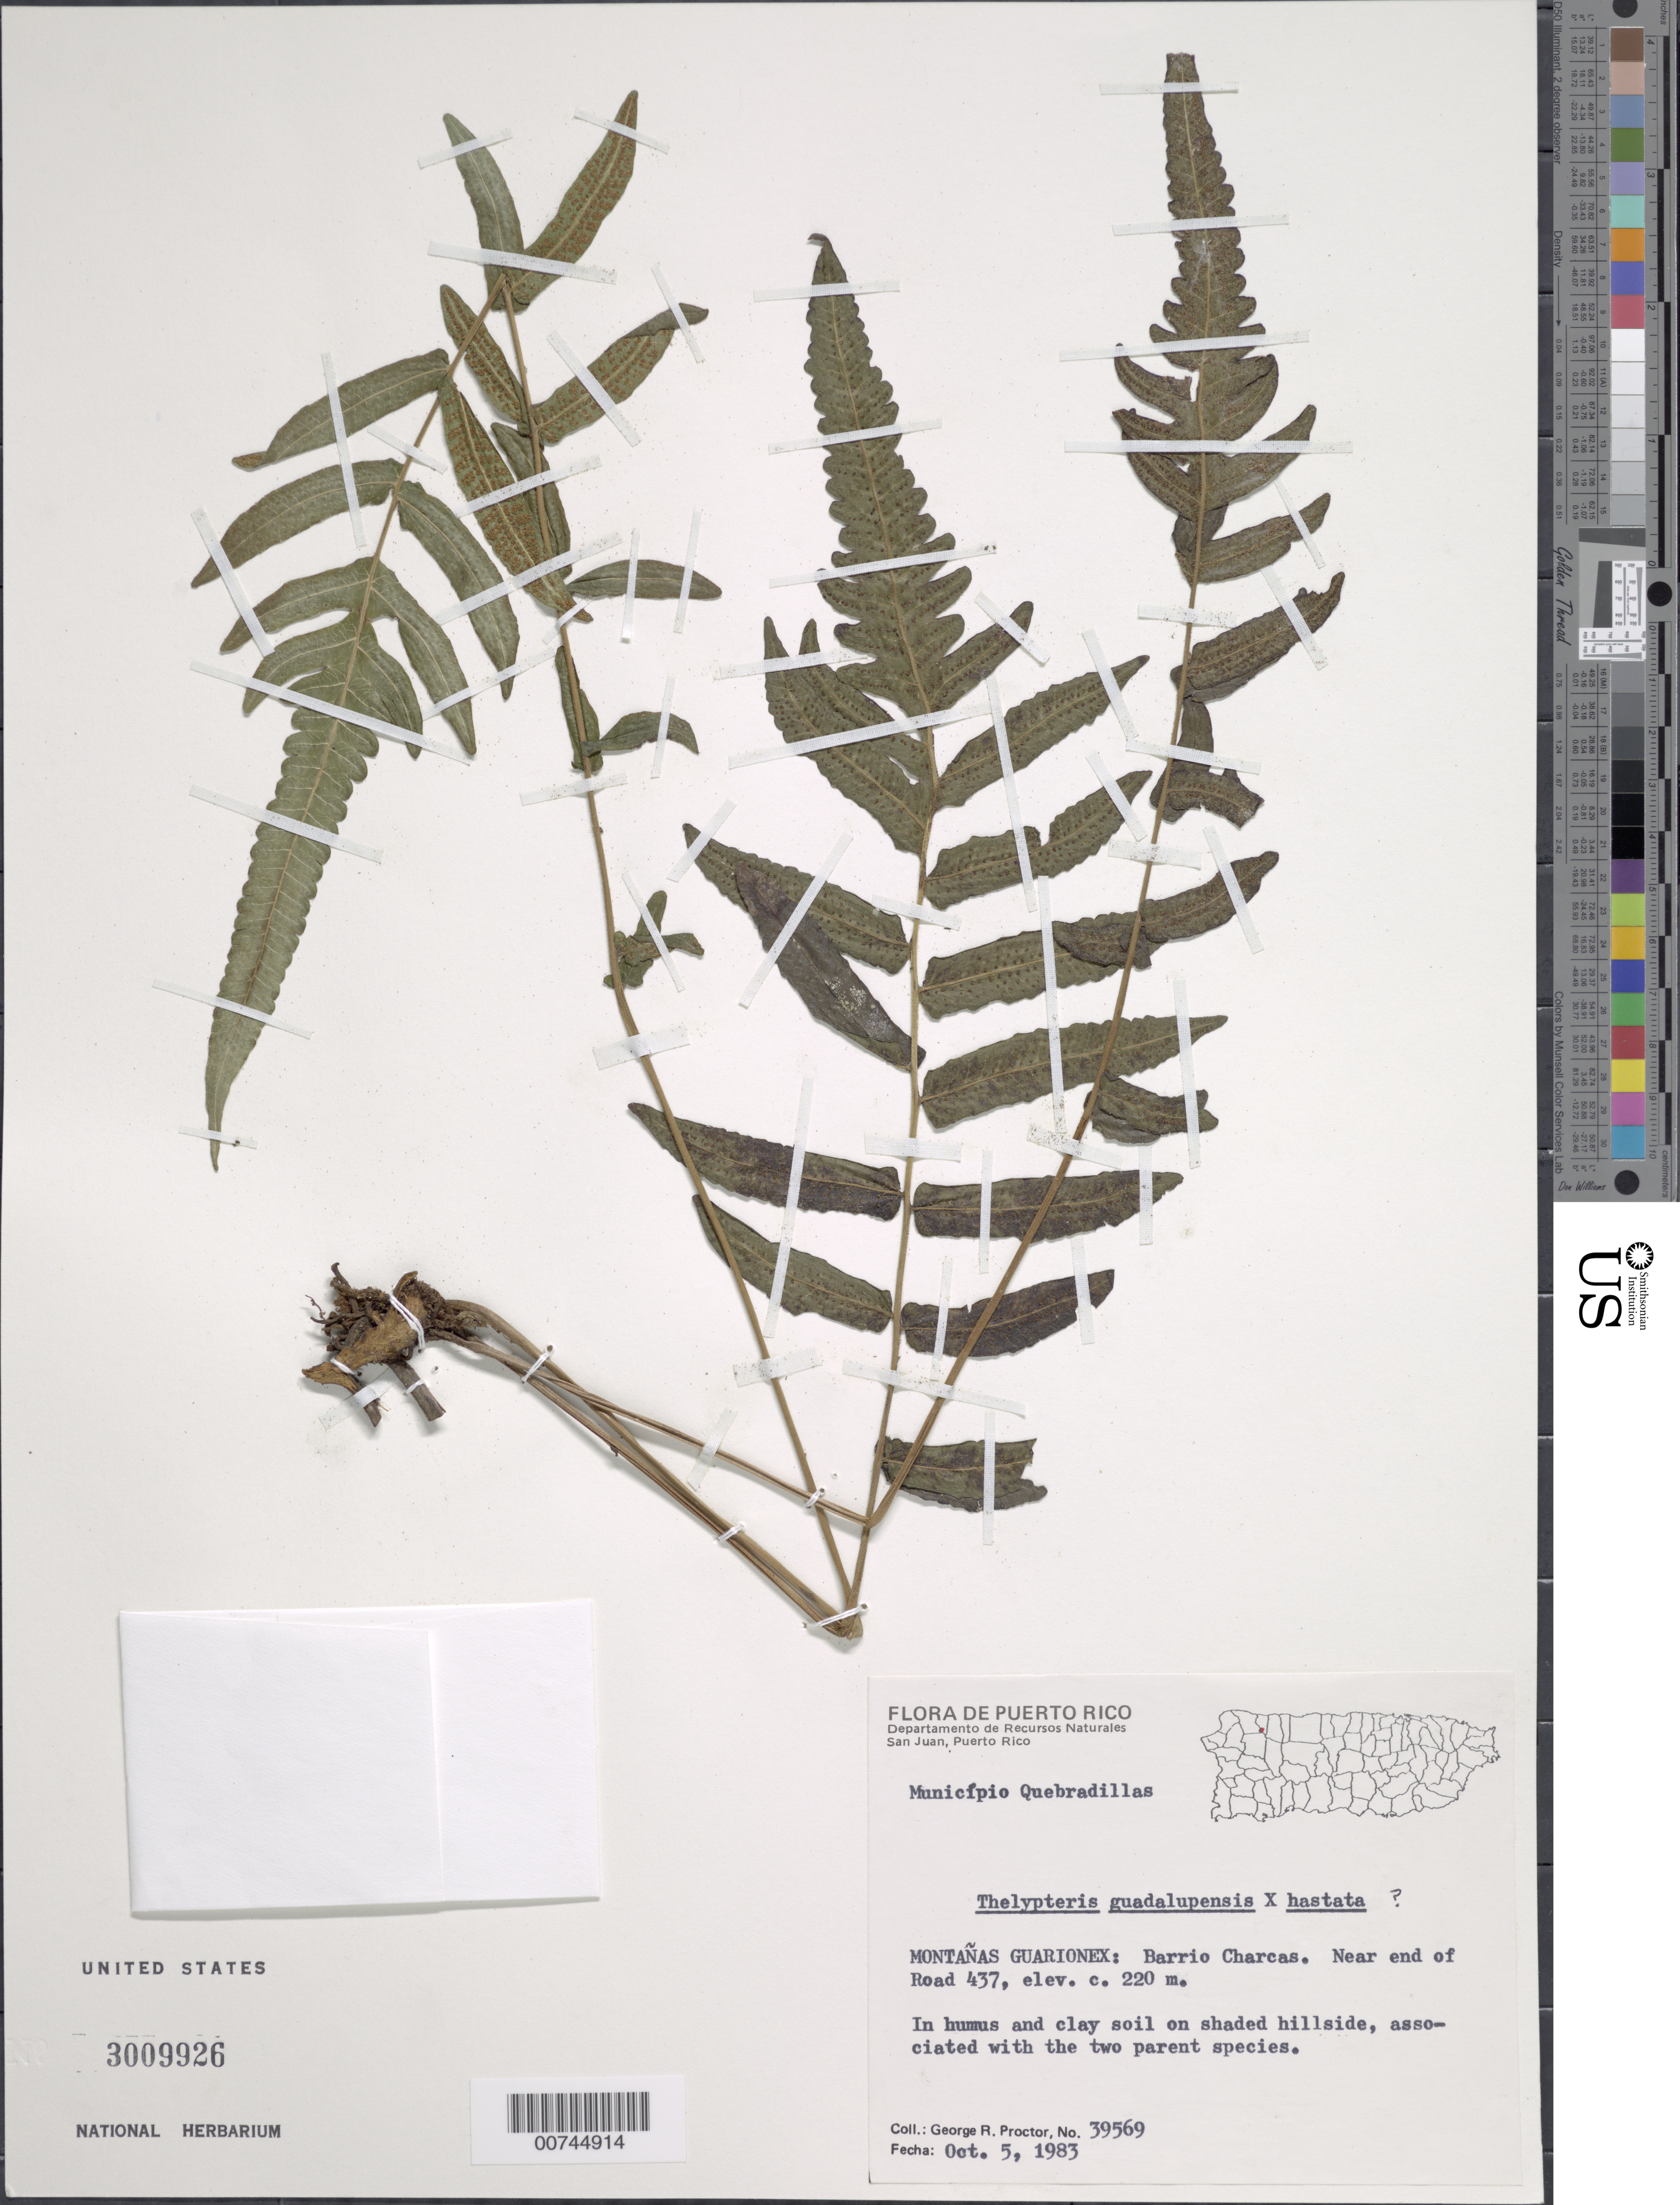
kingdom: Plantae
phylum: Tracheophyta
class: Polypodiopsida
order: Polypodiales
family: Thelypteridaceae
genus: Goniopteris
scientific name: Goniopteris guadelupensis (Wikstr.) comb. nov., ined 2015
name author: (Wikstr.)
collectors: G. R. Proctor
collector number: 39569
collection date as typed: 05 Oct 1983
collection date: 1983-10-05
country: Puerto Rico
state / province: Quebradillas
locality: Montañas Guarionex: Barrio Charcas. Near end of Road 437. Municipio Quebradillas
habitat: In humus and clay soil on shaded hillside, associated with the two parent species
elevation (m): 220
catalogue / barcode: US 3009926